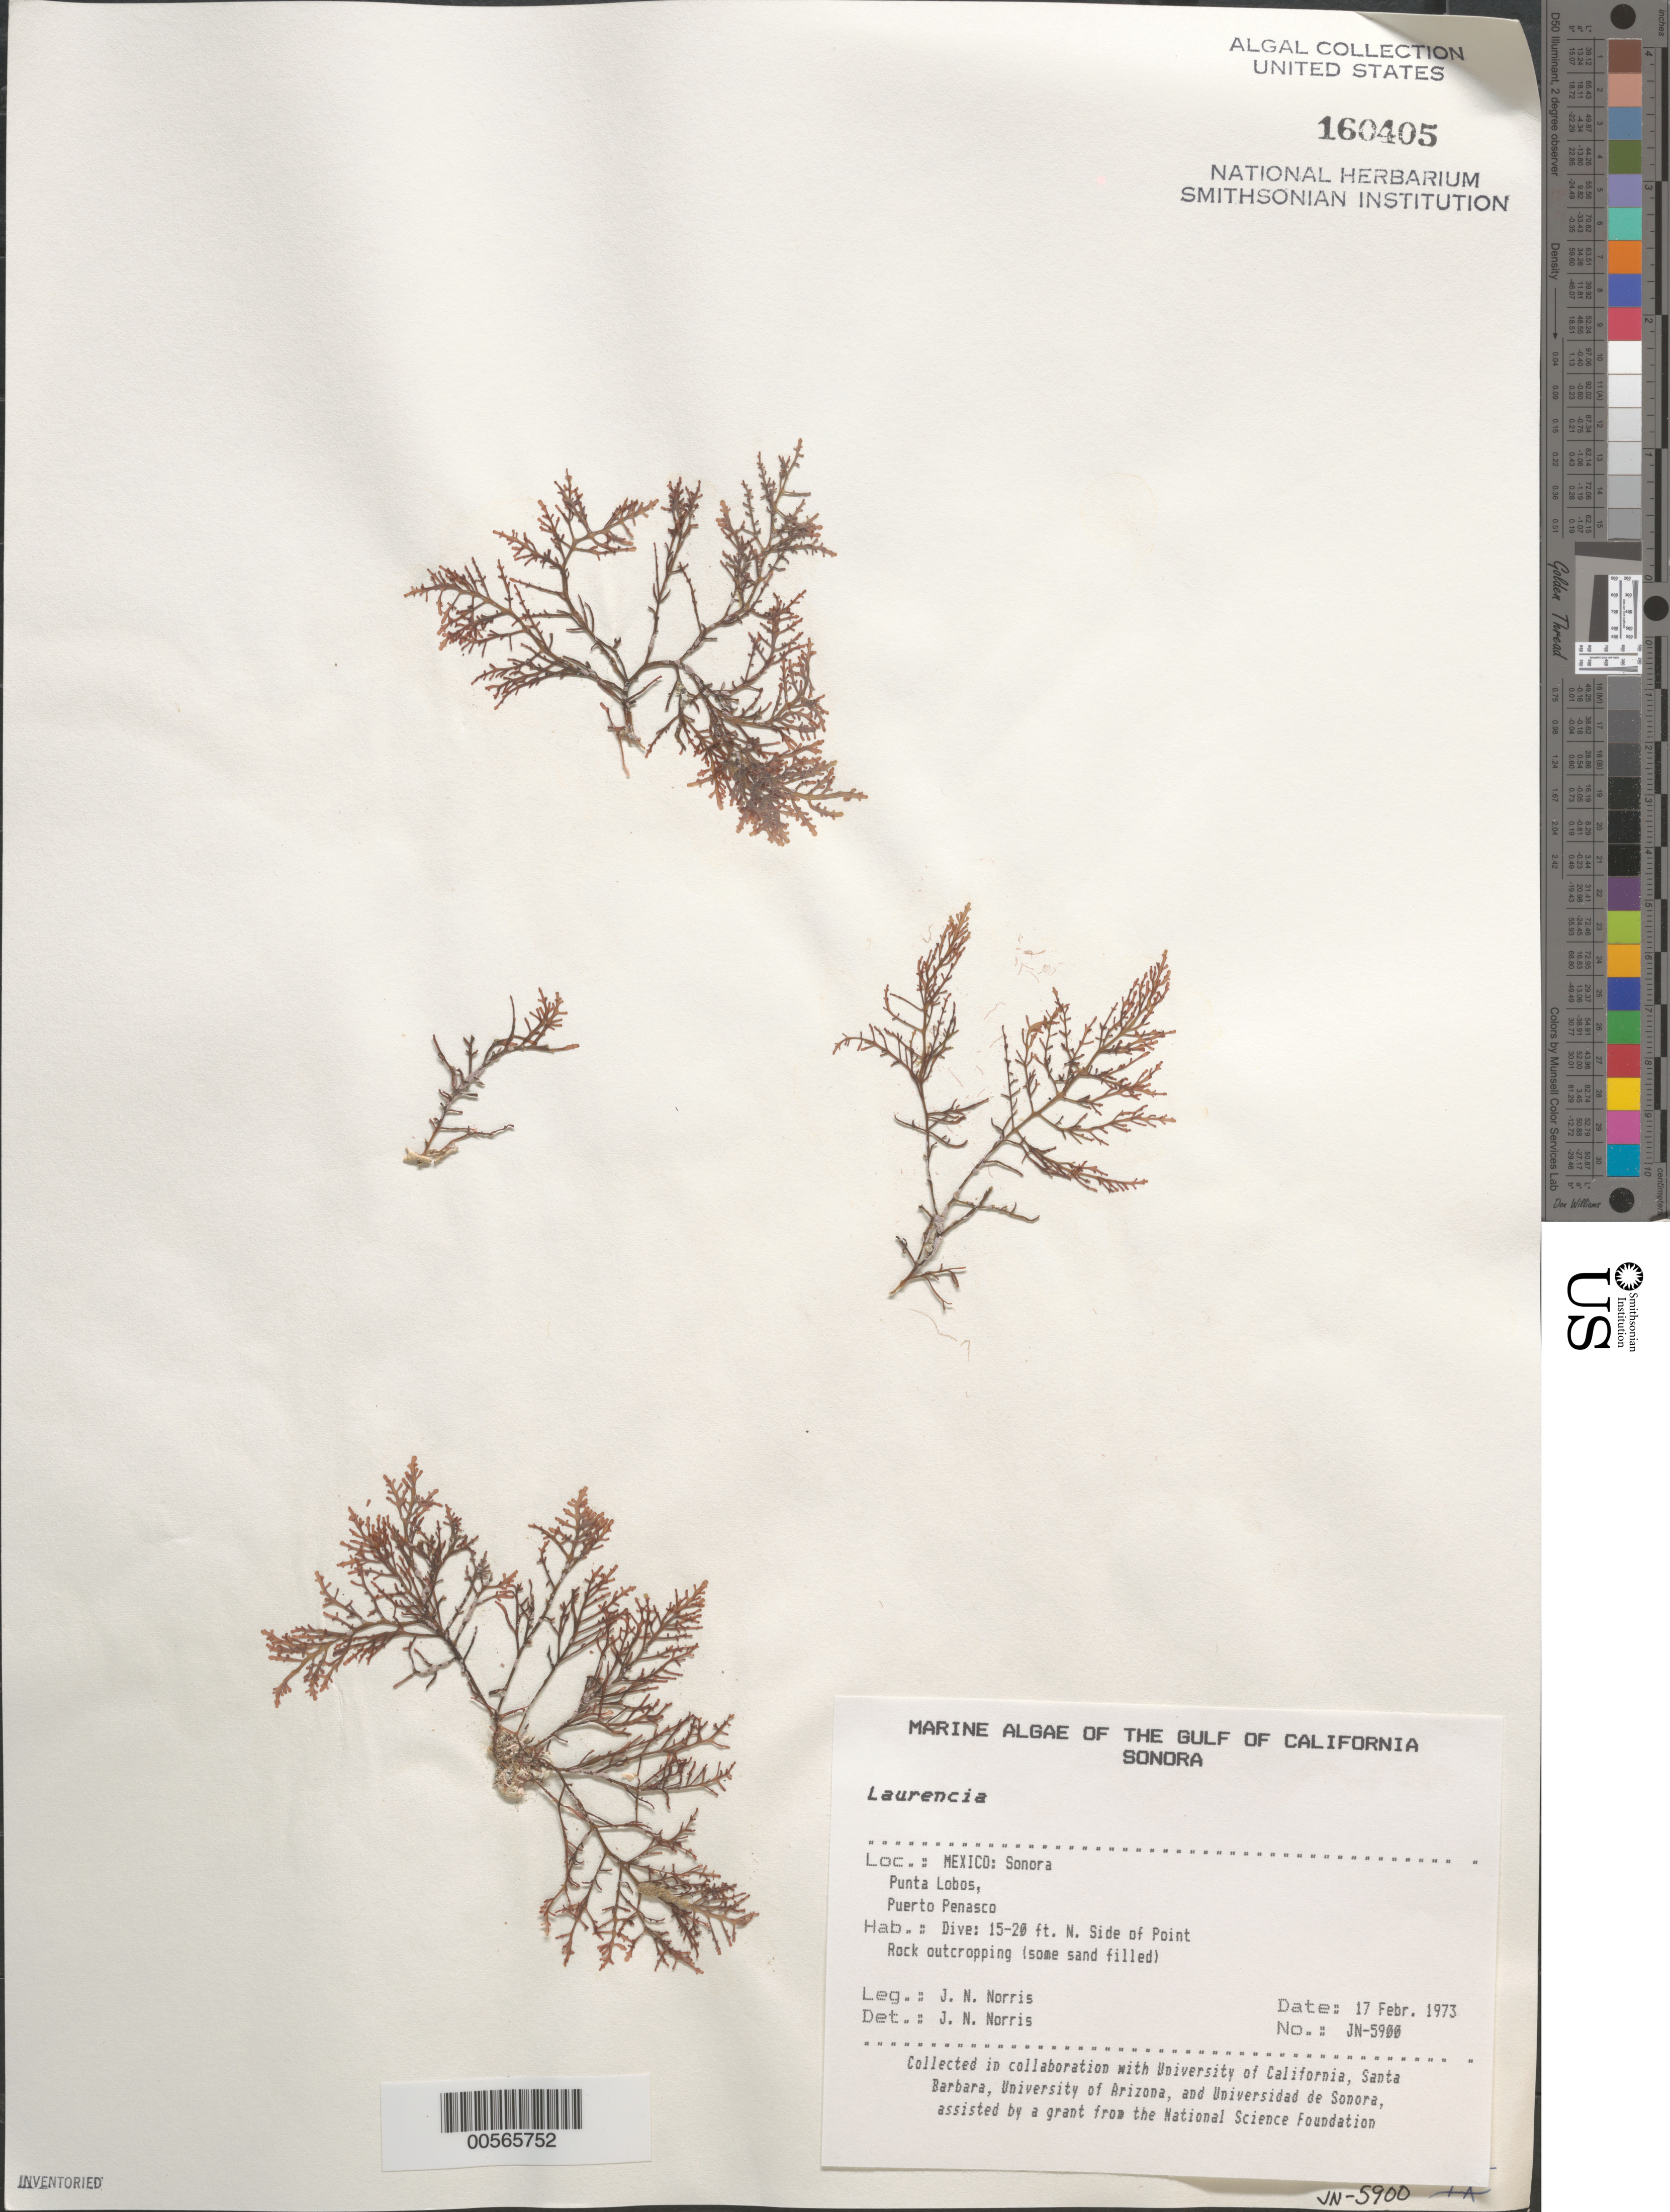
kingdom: Plantae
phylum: Rhodophyta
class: Florideophyceae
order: Ceramiales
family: Rhodomelaceae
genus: Laurencia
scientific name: Laurencia sp.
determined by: Norris, James N.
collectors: J. N. Norris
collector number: JN-5900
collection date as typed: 17 Feb 1973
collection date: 1973-02-17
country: Mexico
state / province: Sonora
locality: Punta Lobos, Puerto Penasco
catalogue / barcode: US 160405